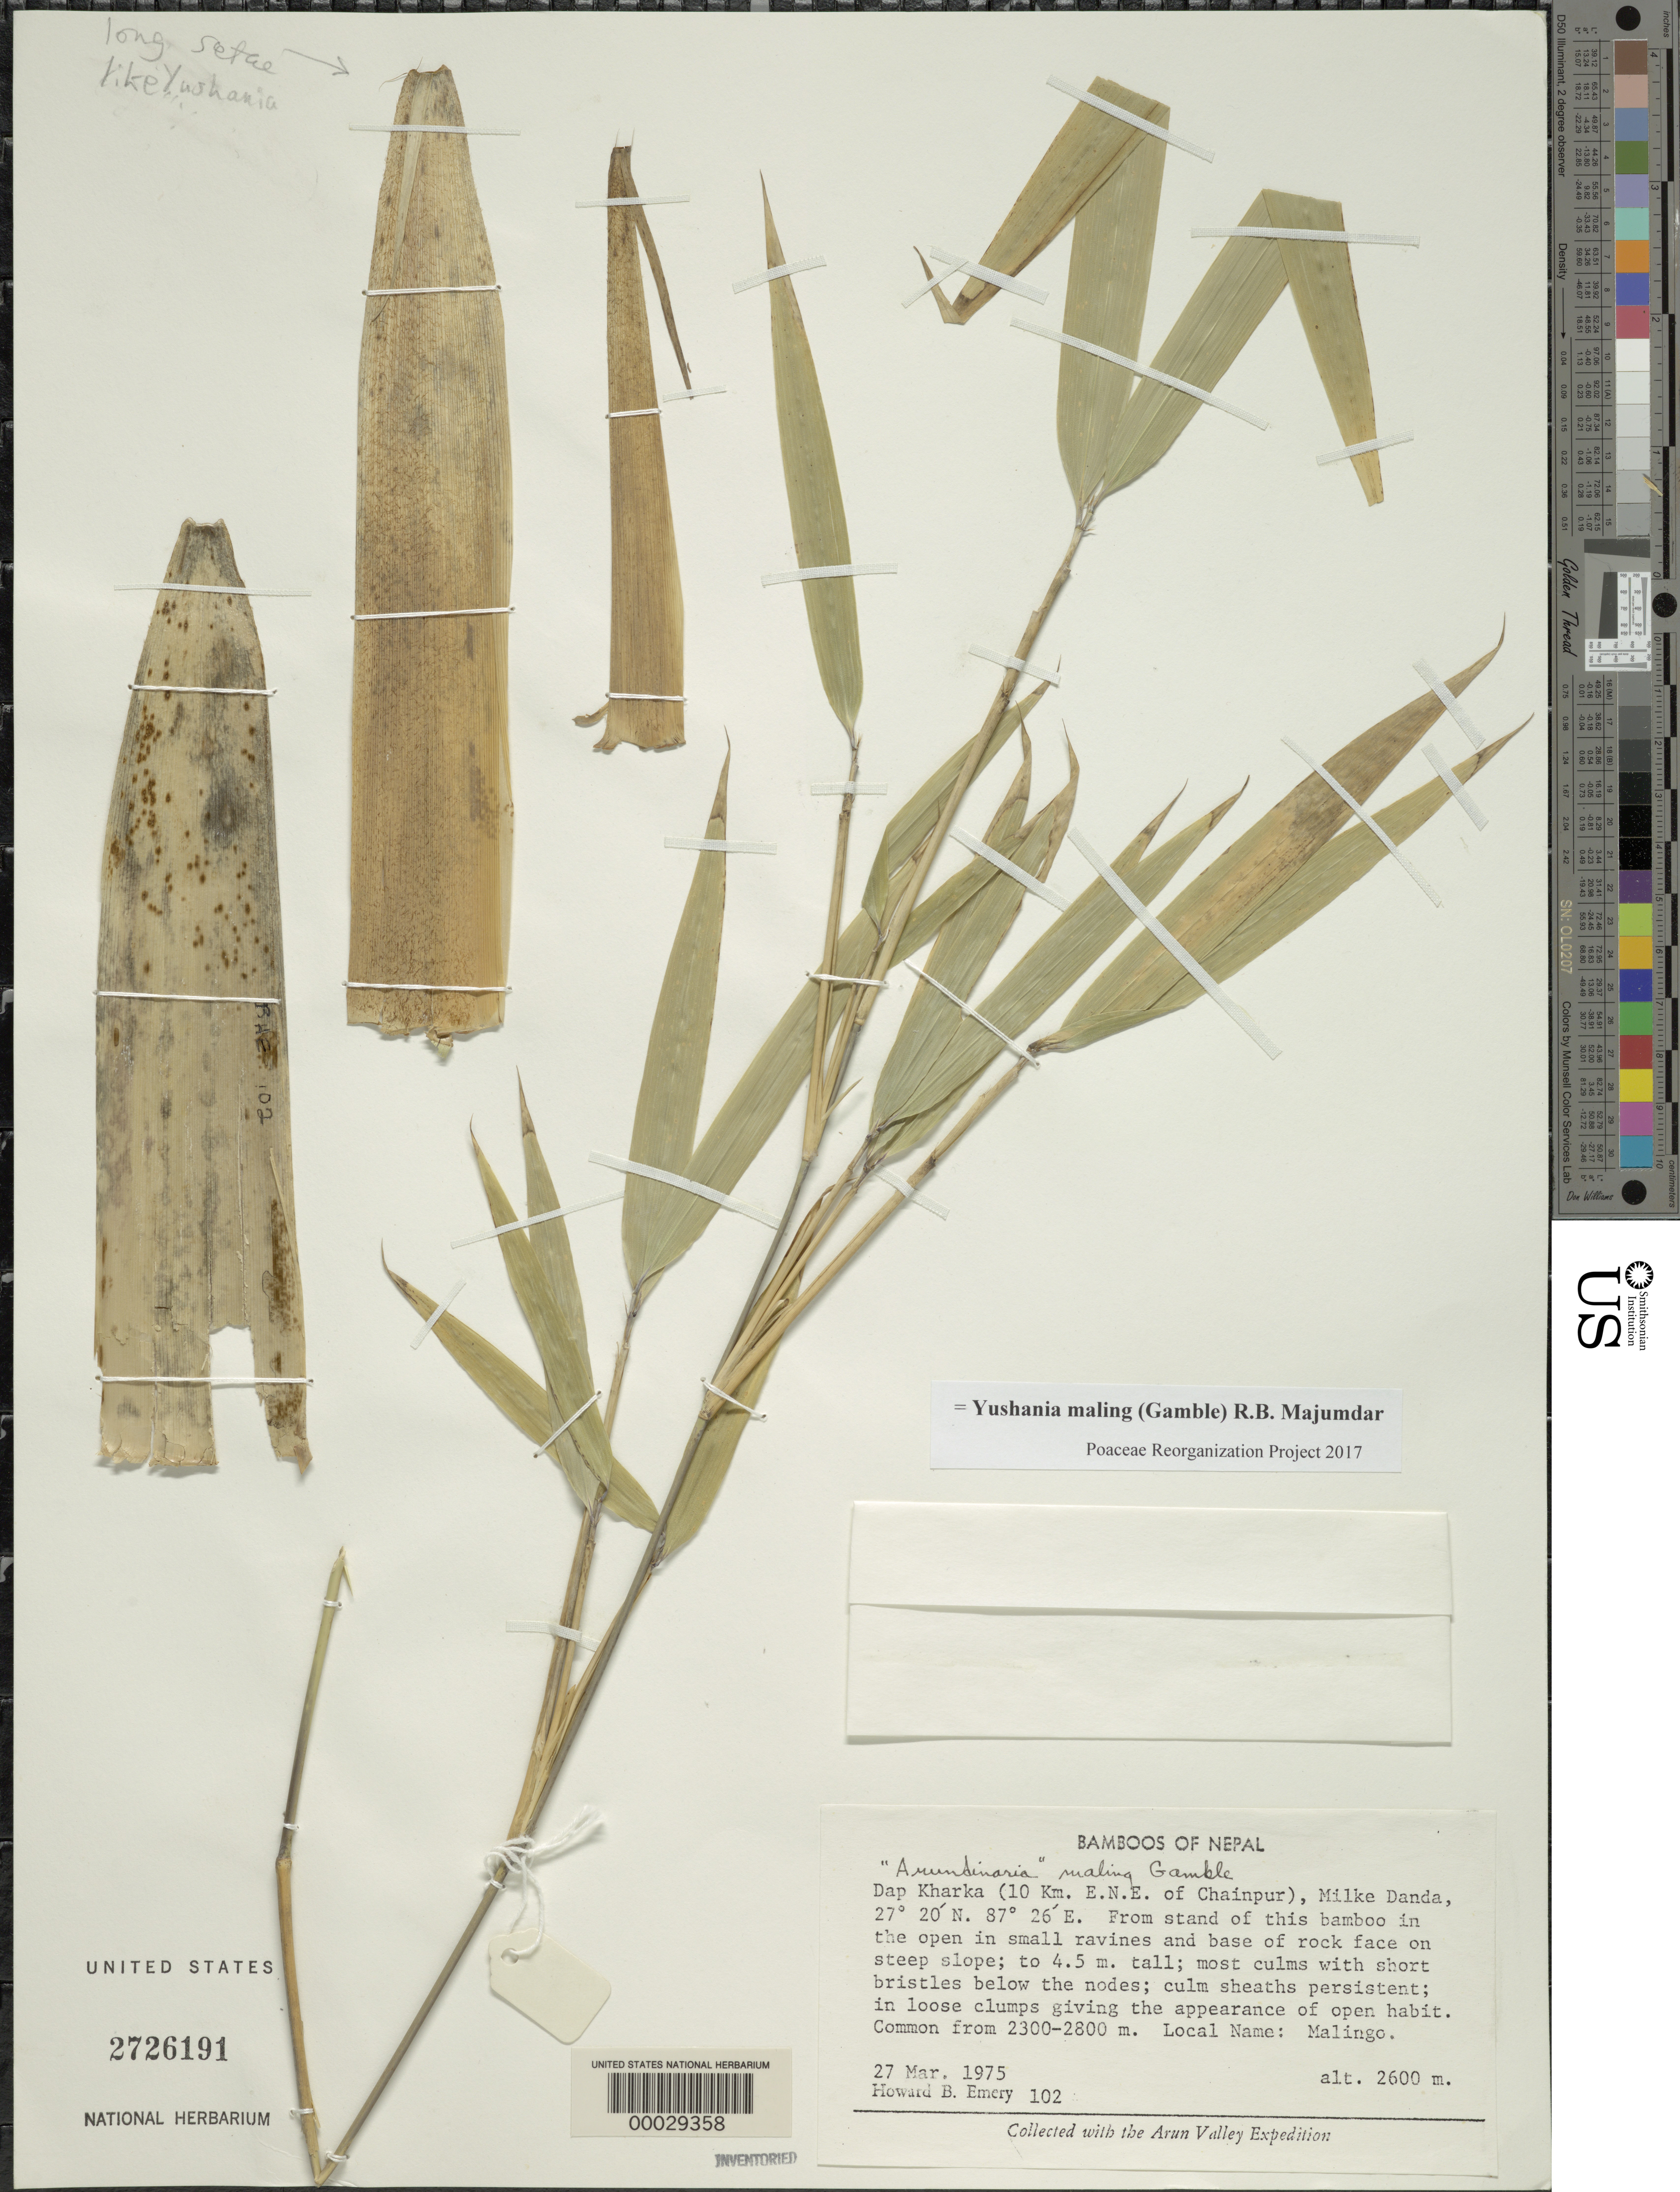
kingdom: Plantae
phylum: Tracheophyta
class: Liliopsida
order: Poales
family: Poaceae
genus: Yushania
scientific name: Yushania maling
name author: (Gamble) R.B. Majumdar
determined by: Poaceae Reorganization Project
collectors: H. B. Emery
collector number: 102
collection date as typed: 27 Mar 1975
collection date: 1975-03-27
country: Nepal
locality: Dap kharka, milke danda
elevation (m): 2600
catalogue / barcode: US 2726191